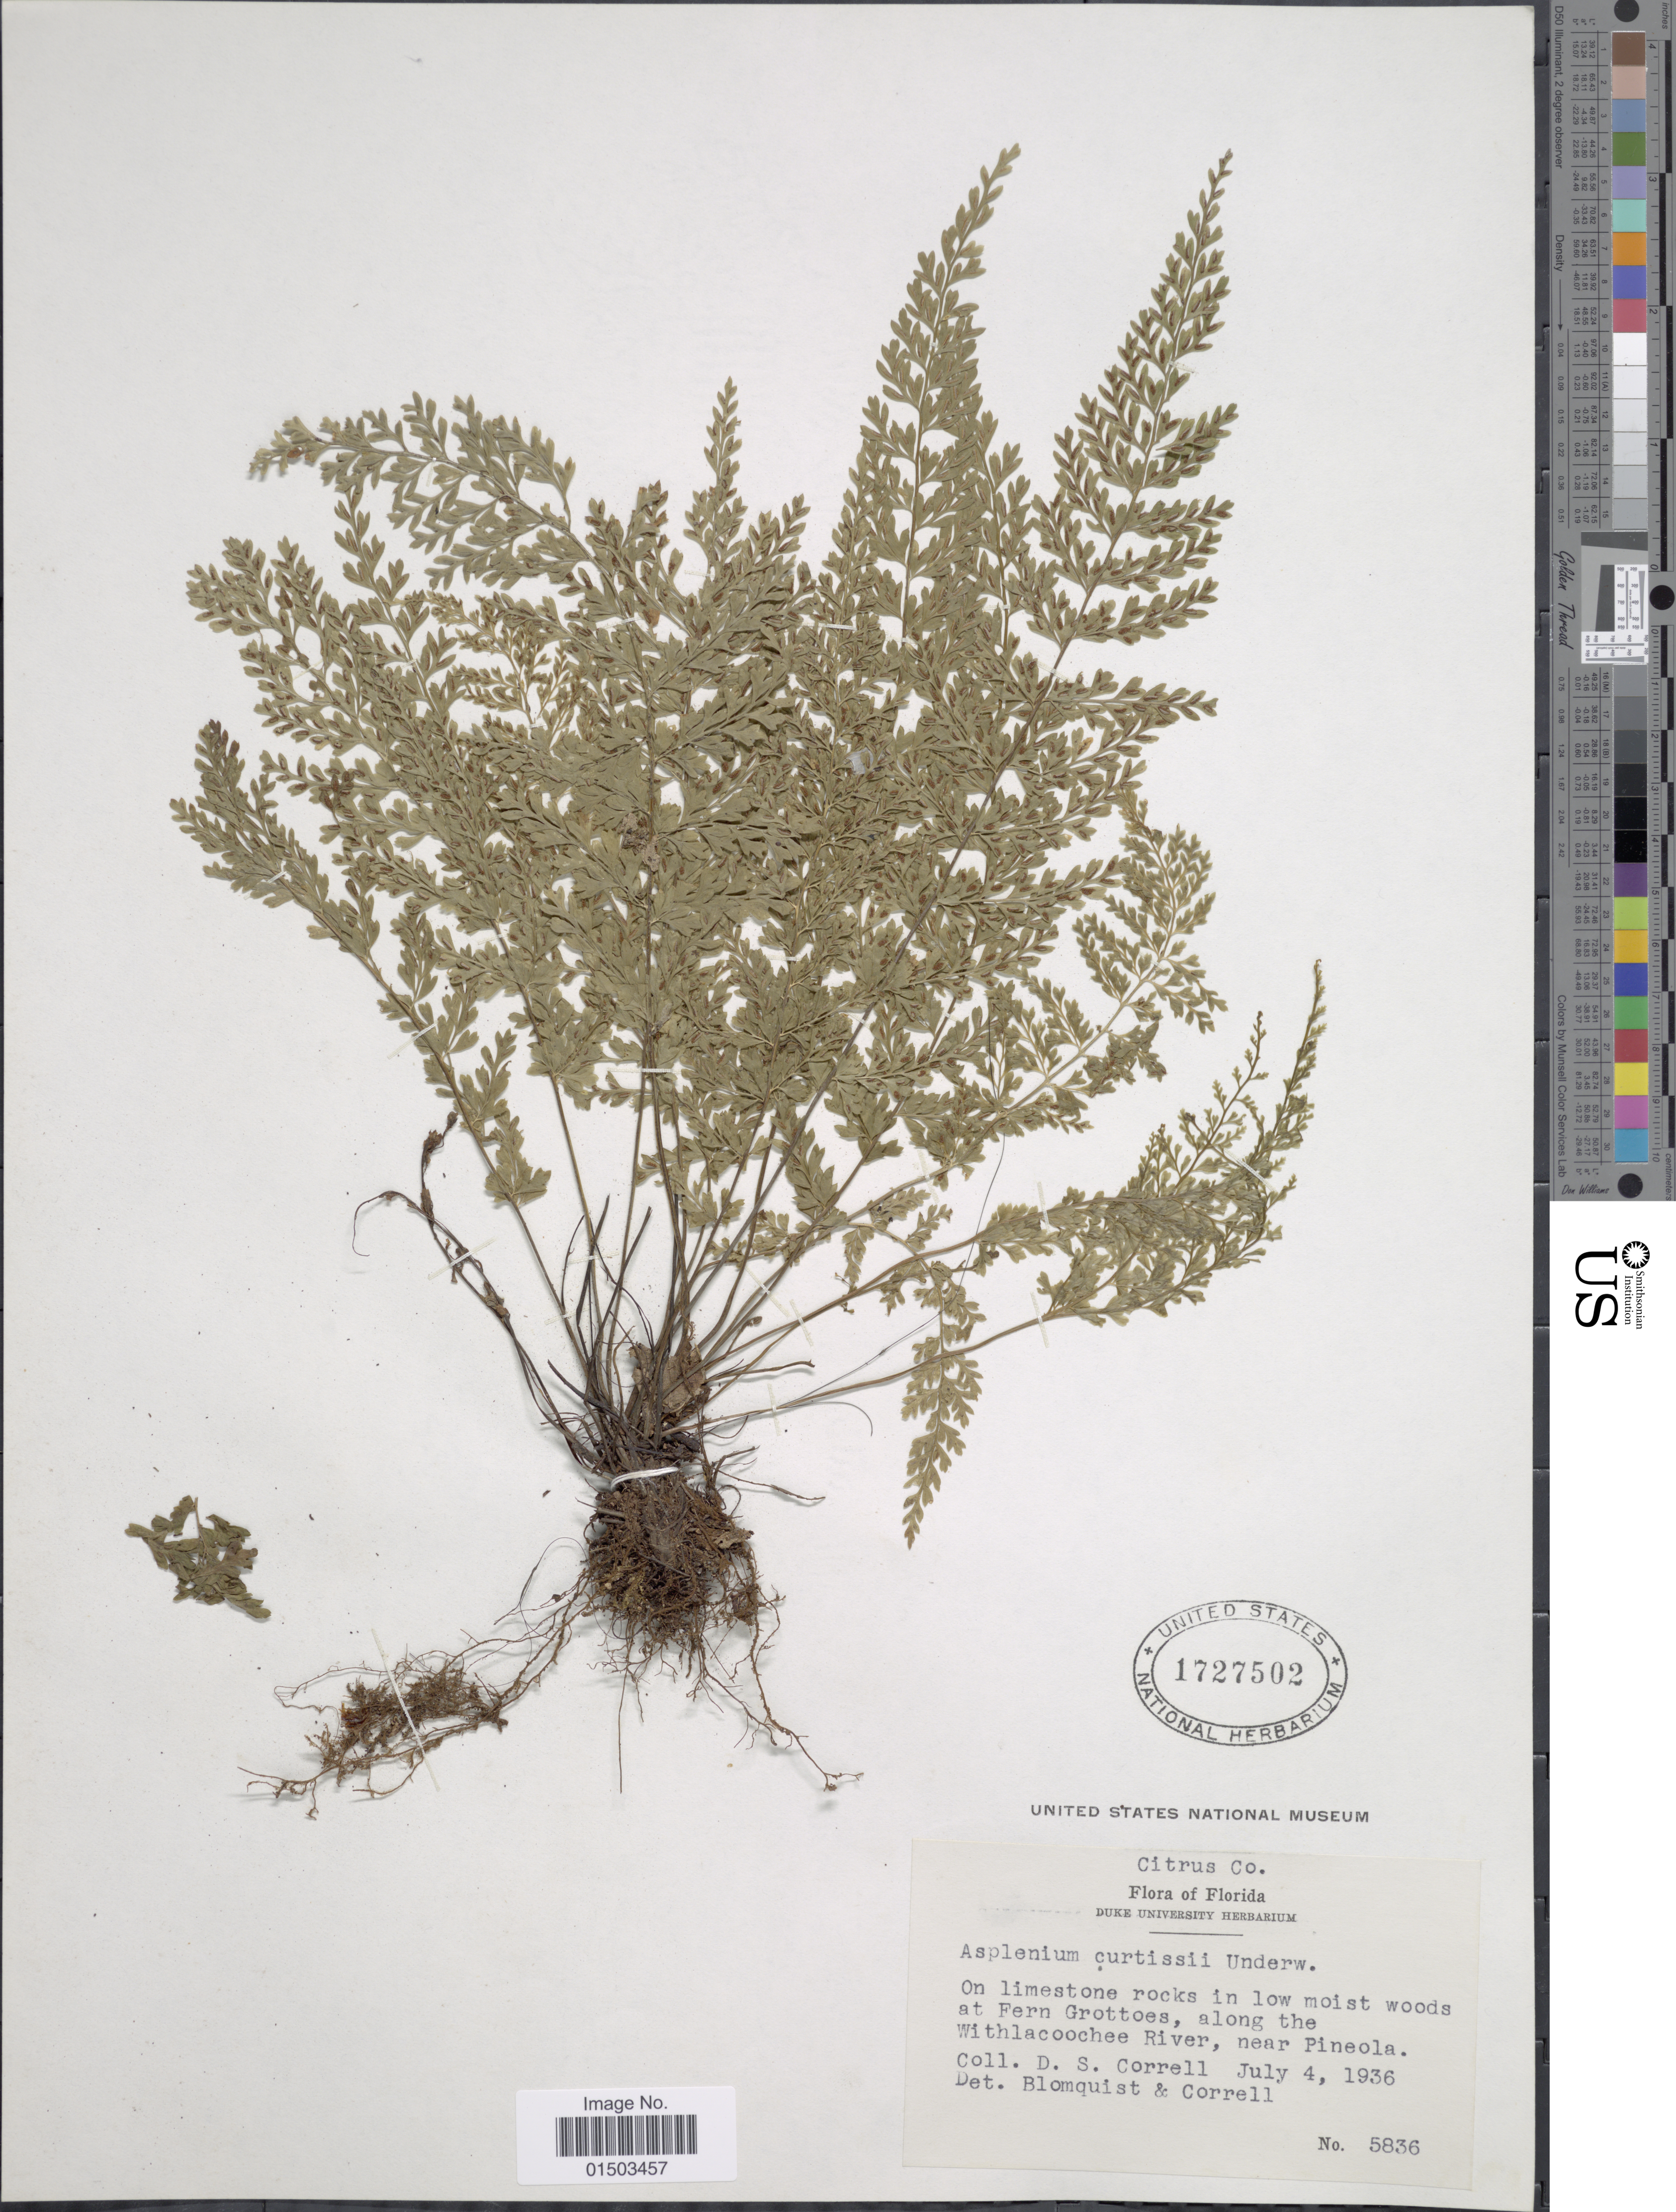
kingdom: Plantae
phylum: Tracheophyta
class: Polypodiopsida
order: Polypodiales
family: Aspleniaceae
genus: Asplenium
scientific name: Asplenium curtissii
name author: Underw.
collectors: D. S. Correll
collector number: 5836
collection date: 1936-07-04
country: United States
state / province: Florida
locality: Florida, In low moist woods at Fern Grottoes, along the Withlacoochee River, near Pineola. Citrus Co.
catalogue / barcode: US 1727502